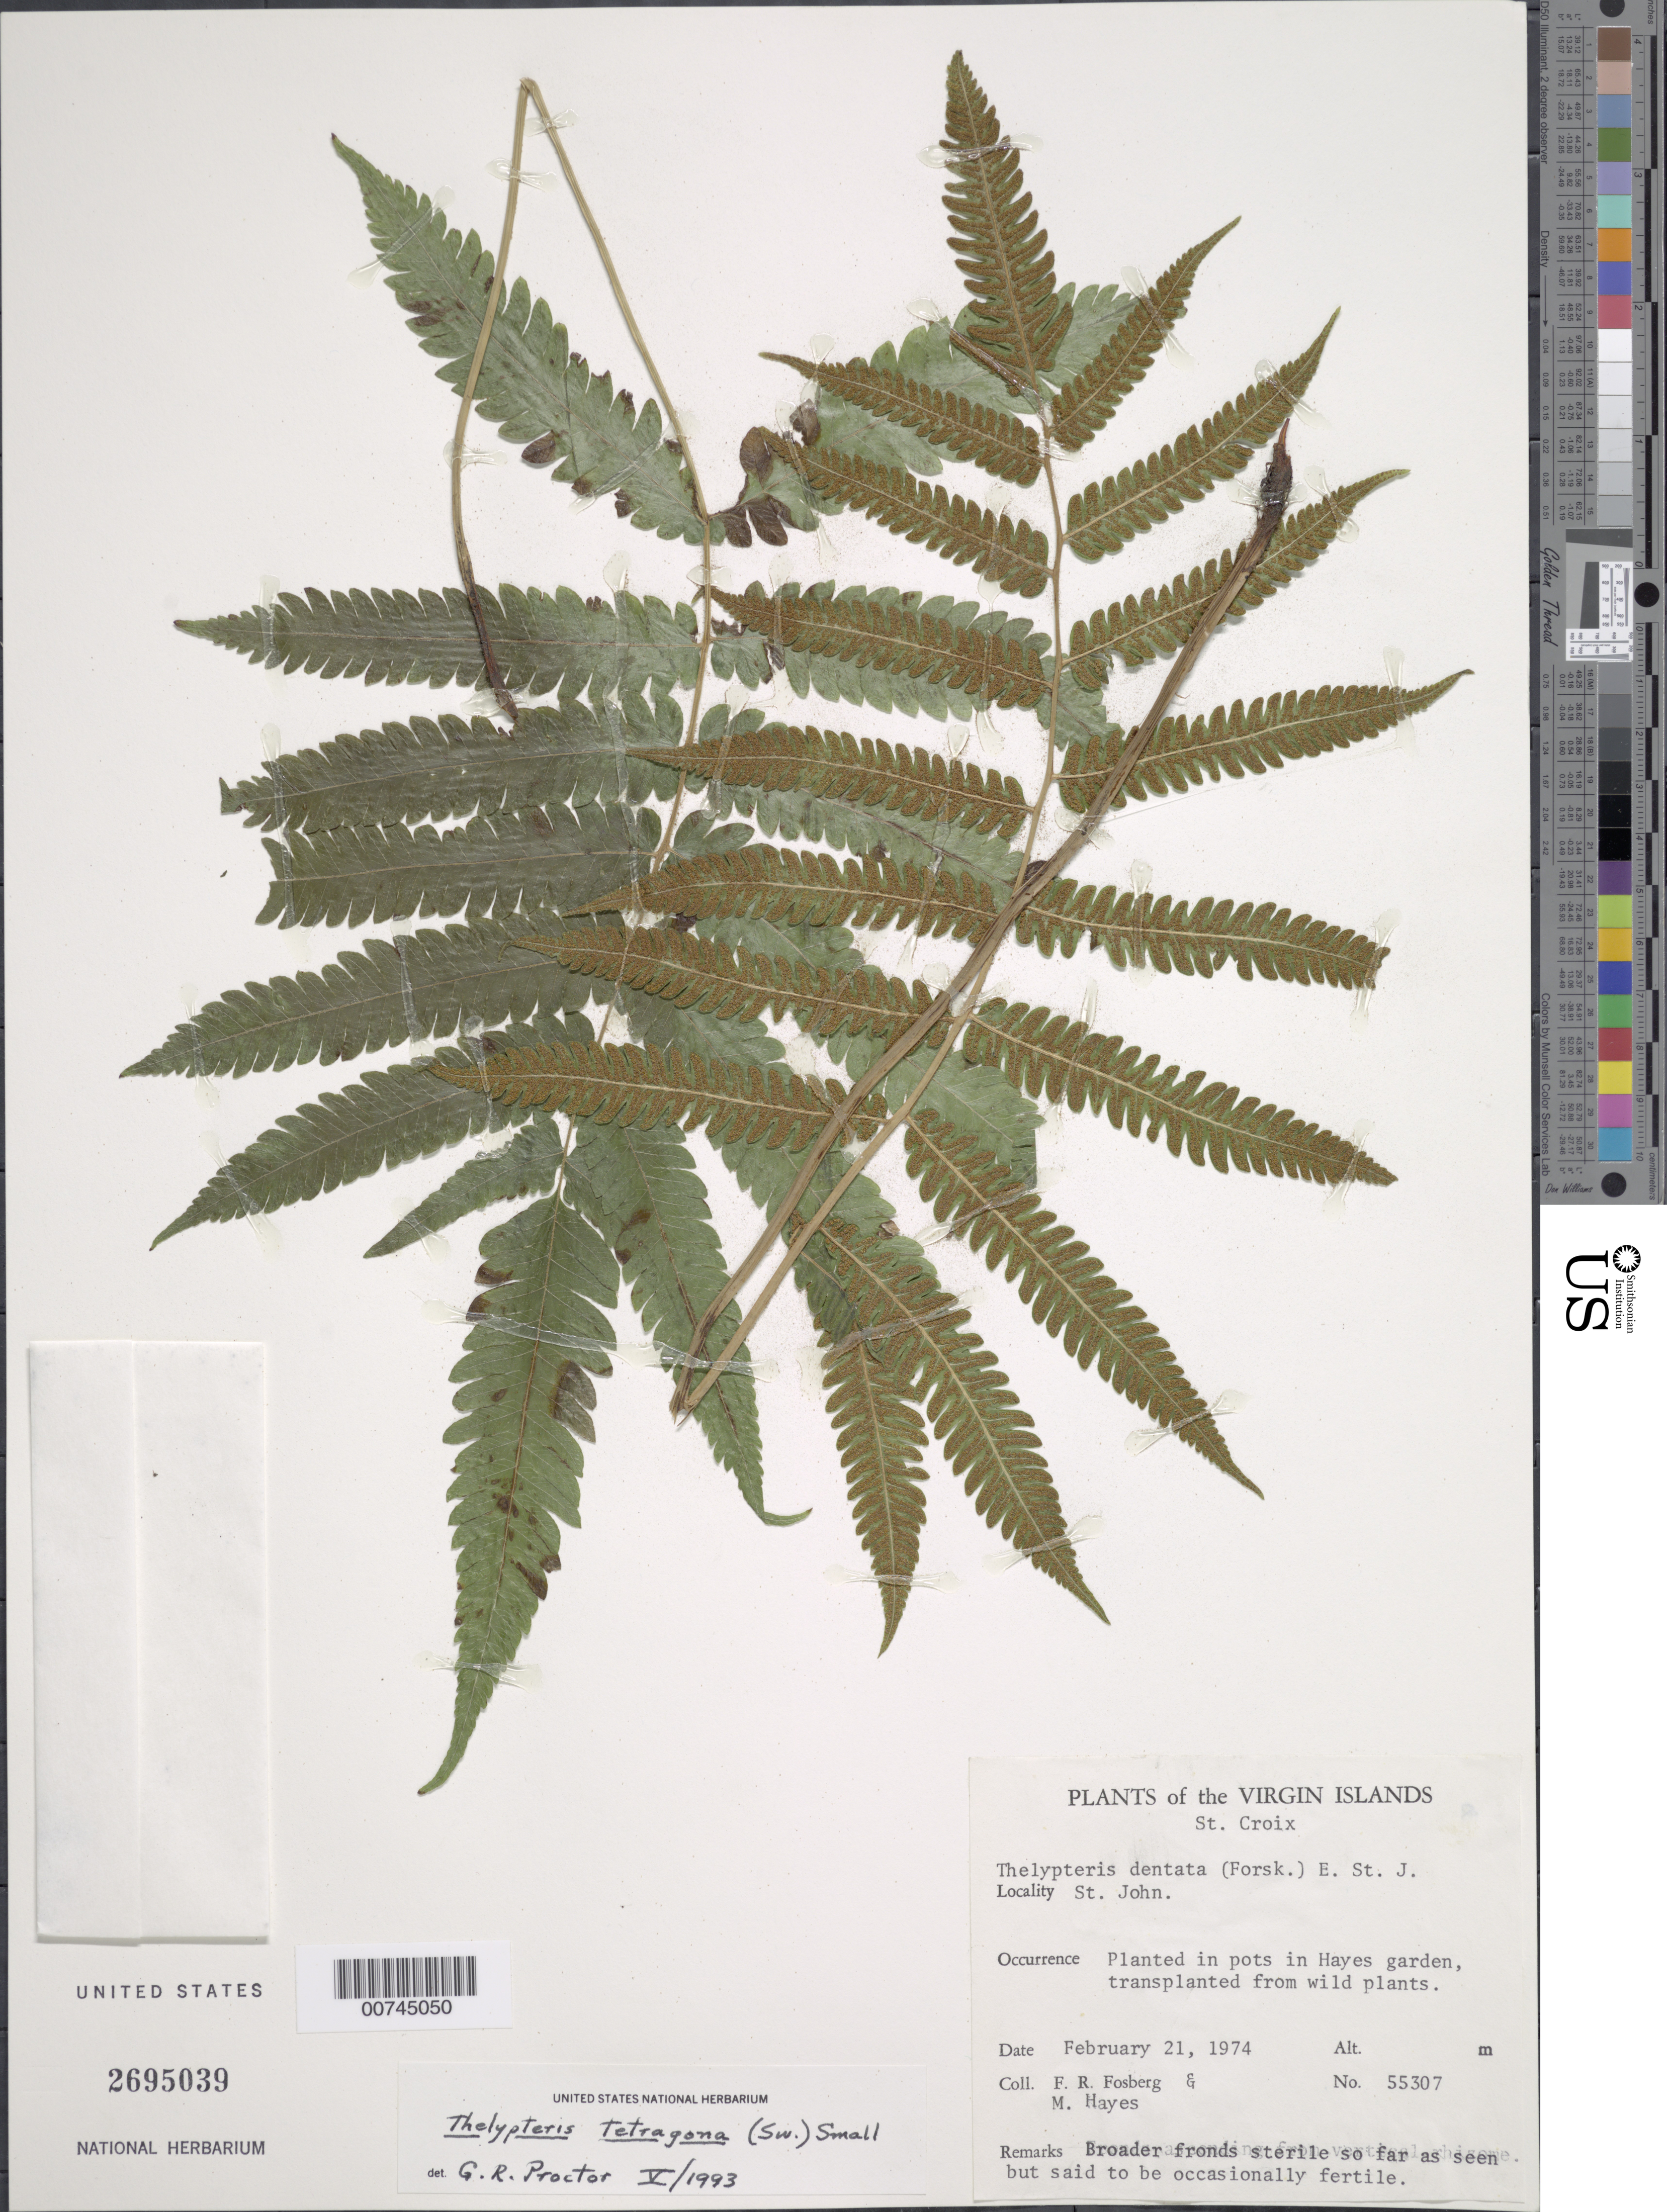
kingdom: Plantae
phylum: Tracheophyta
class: Polypodiopsida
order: Polypodiales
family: Thelypteridaceae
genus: Goniopteris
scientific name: Goniopteris tetragona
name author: (C. Presl) Sw.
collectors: F. R. Fosberg & M. Hayes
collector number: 55307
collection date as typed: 21 Feb 1974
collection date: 1974-02-21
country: U.S. Virgin Islands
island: St. John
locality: In Hayes Garden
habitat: Planted in pots, transplanted from wild plants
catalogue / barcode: US 2695039